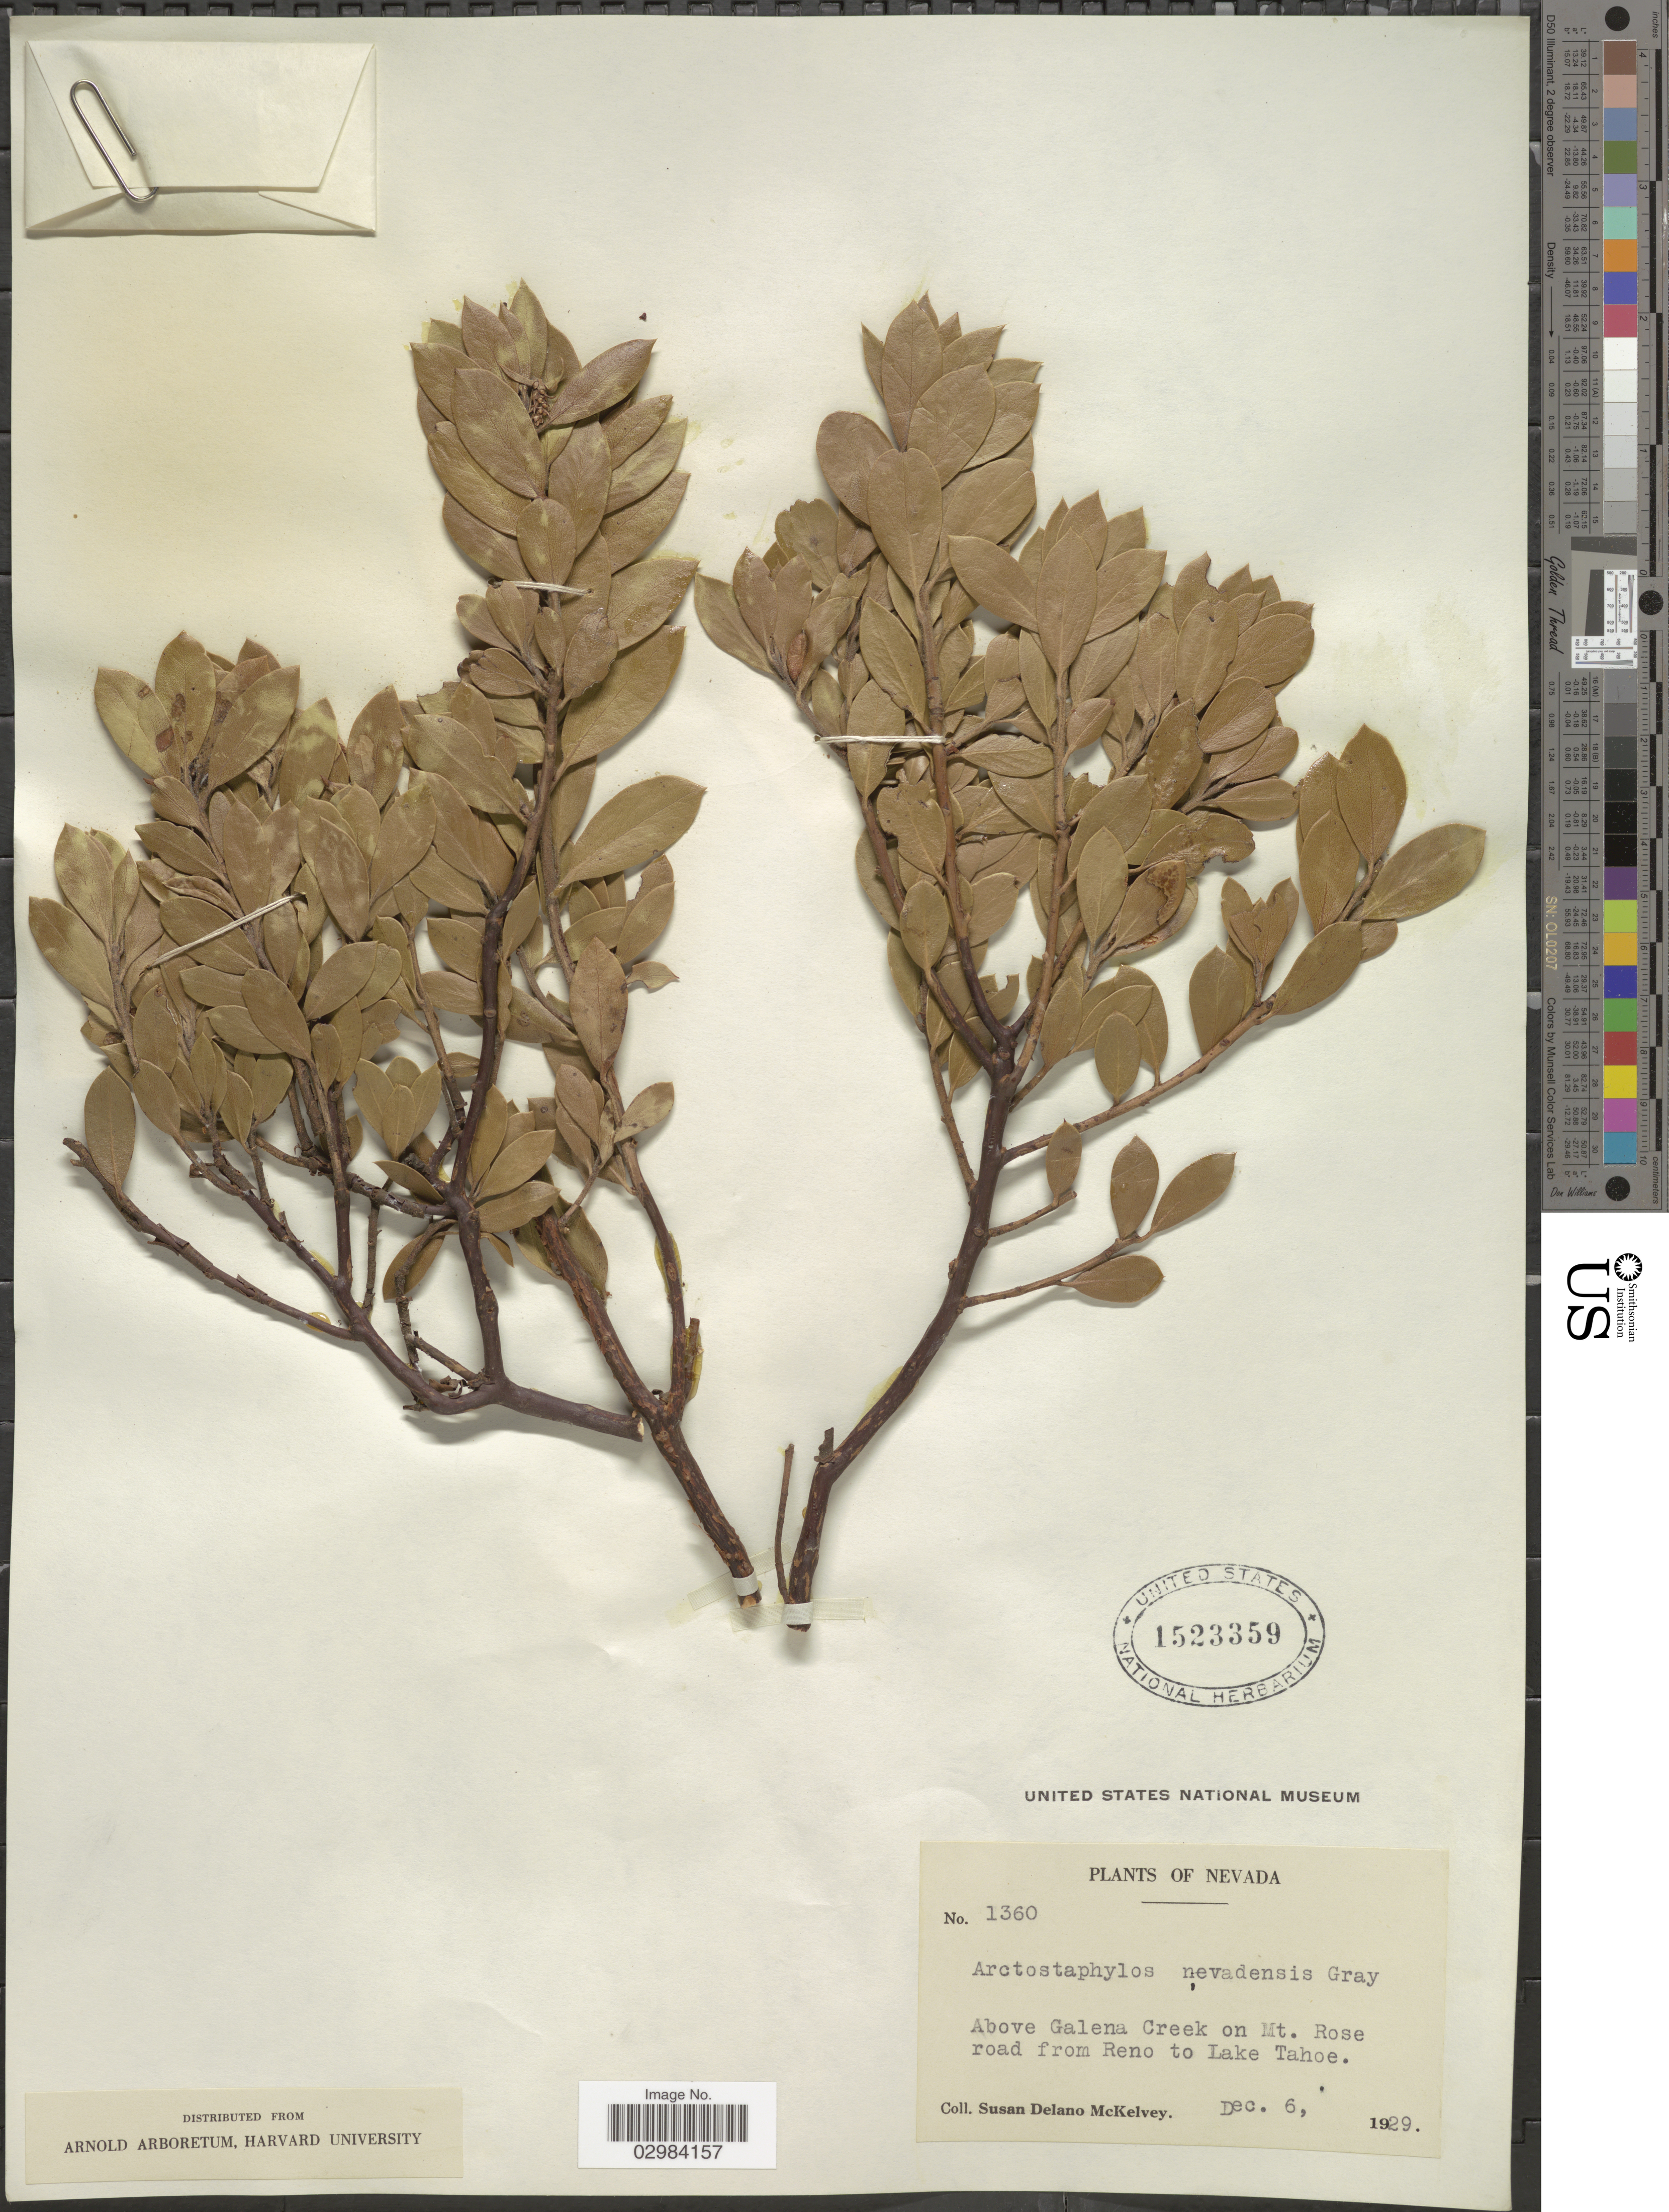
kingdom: Plantae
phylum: Tracheophyta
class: Magnoliopsida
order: Ericales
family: Ericaceae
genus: Arctostaphylos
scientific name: Arctostaphylos nevadensis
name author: A. Gray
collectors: S. A. McKelvey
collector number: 1360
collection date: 1929-12-06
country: United States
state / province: Nevada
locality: Above Galena Creek on Mt. Rose road from Reno to Lake Tahoe.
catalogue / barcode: US 1523359